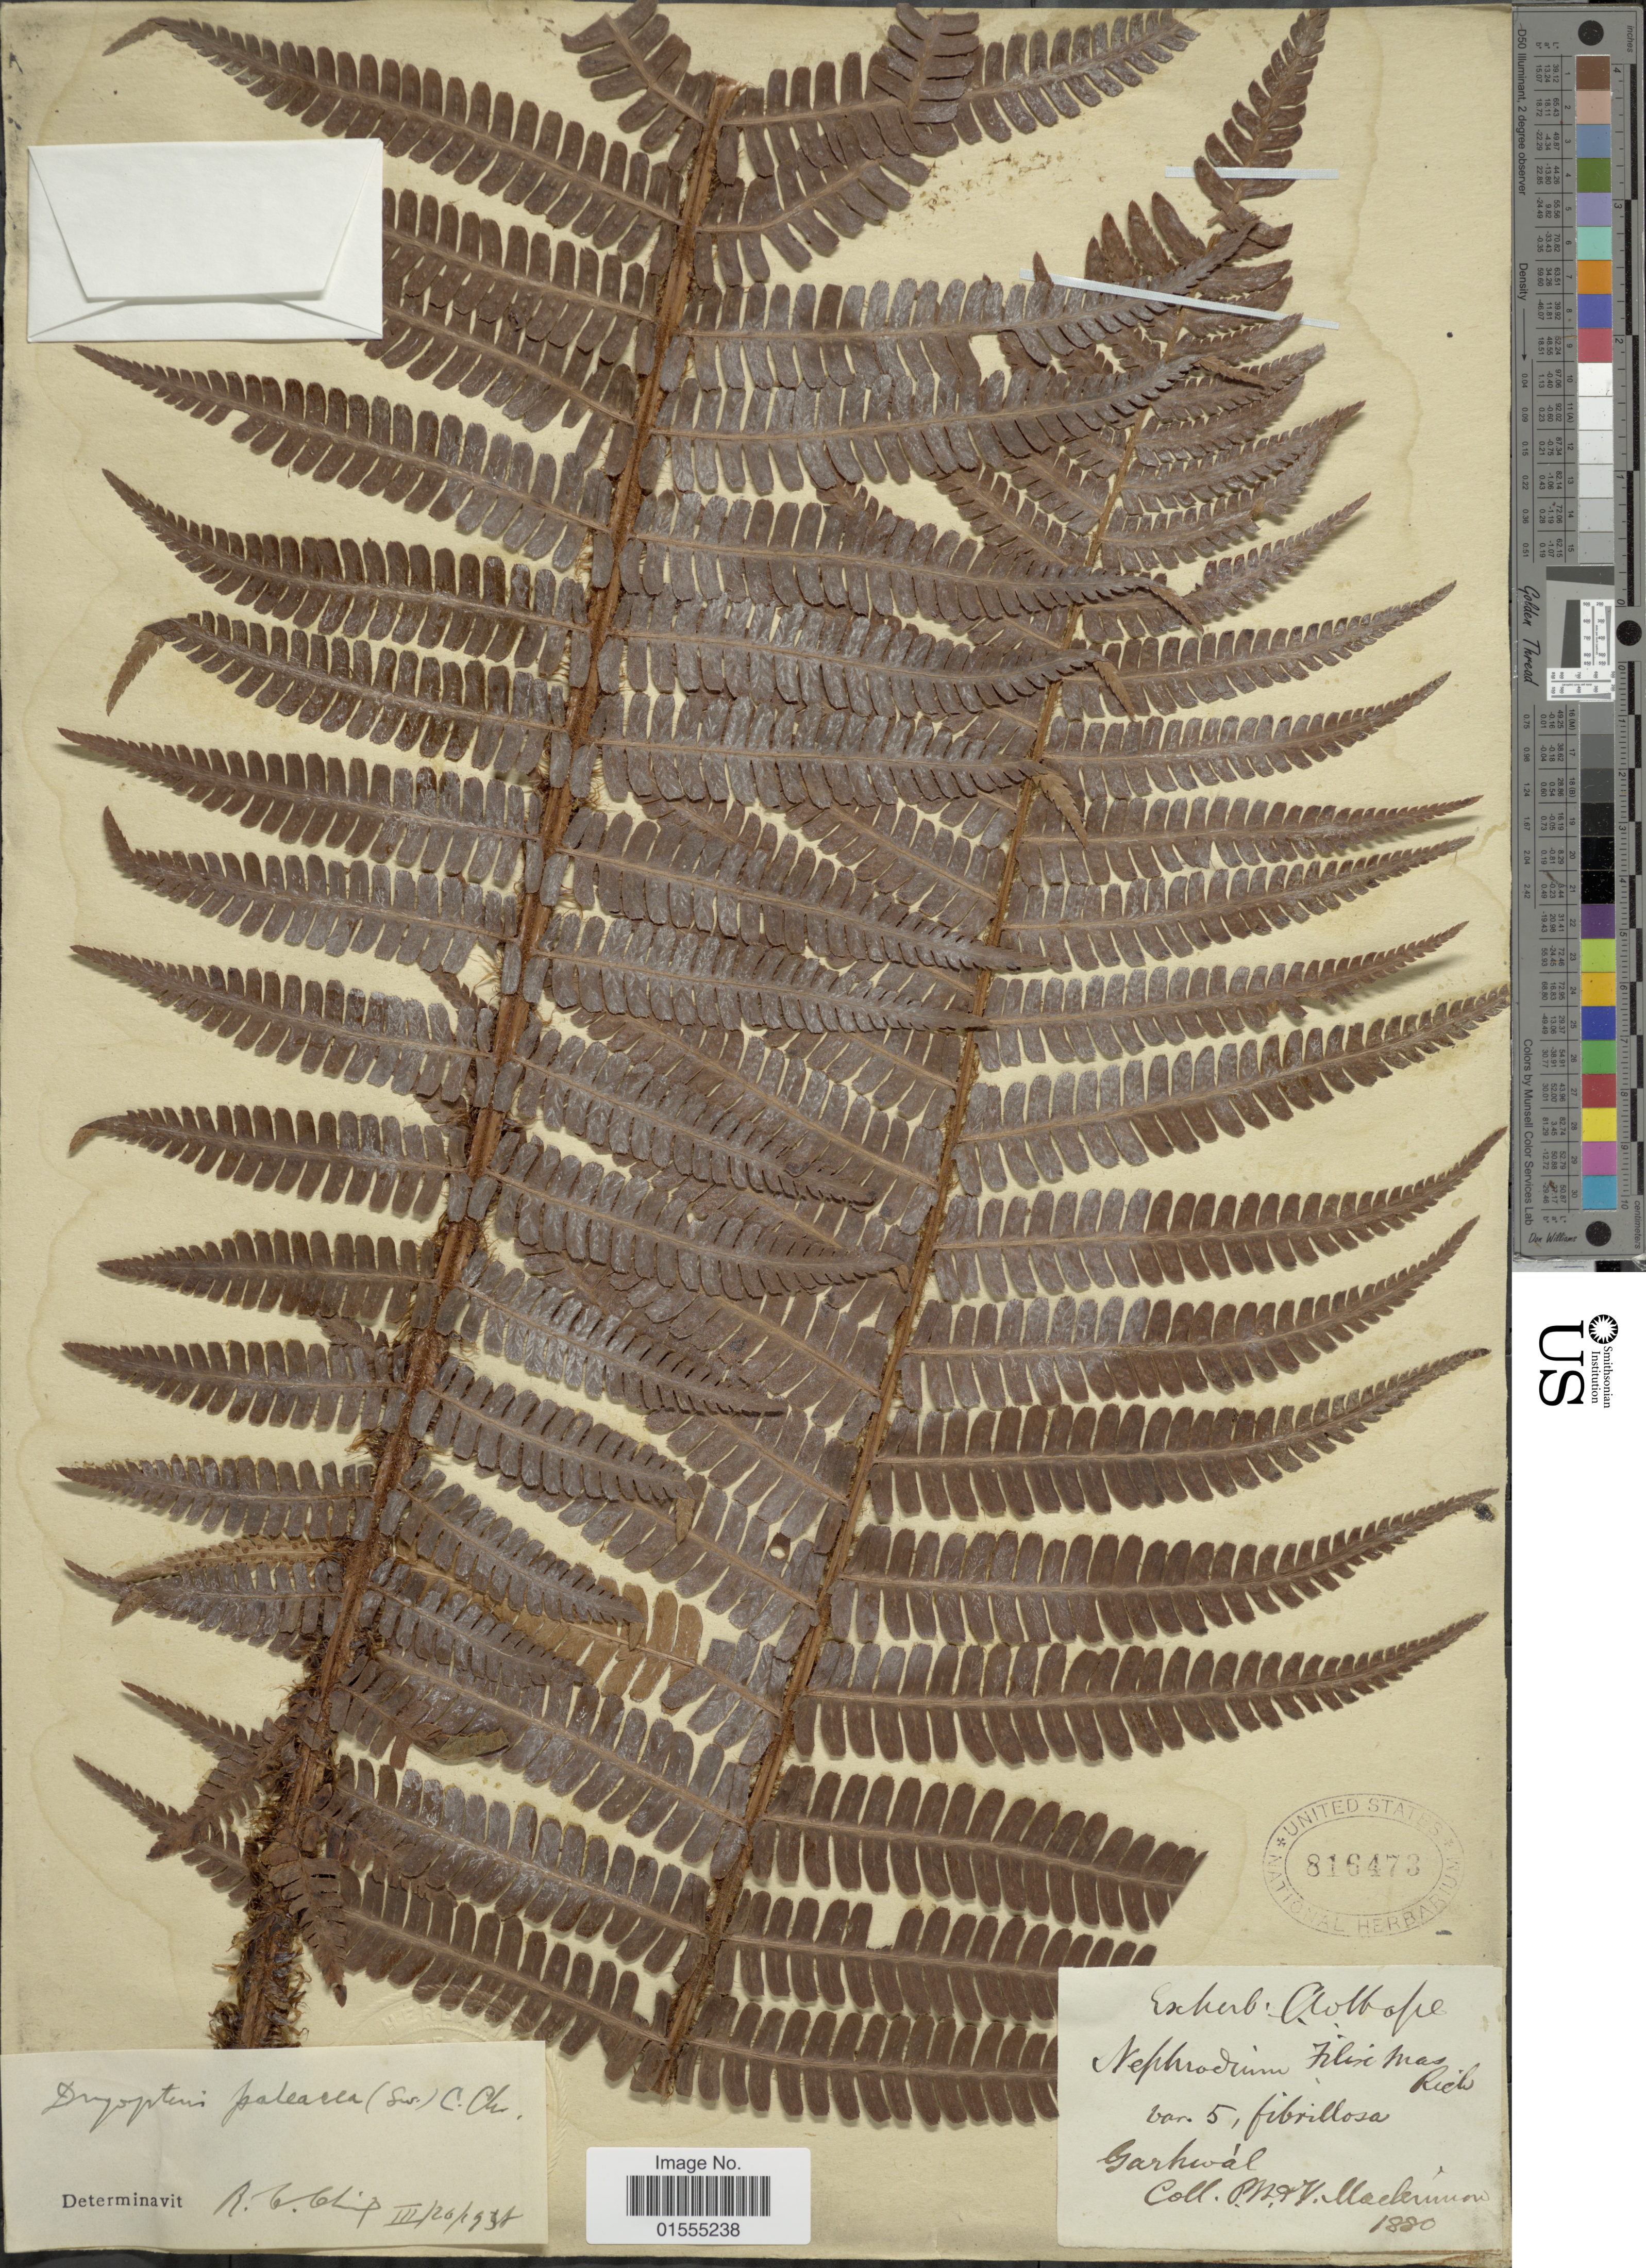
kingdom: Plantae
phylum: Tracheophyta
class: Polypodiopsida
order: Polypodiales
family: Dryopteridaceae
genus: Dryopteris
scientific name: Dryopteris wallichiana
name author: (Spreng.) Hyl.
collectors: P. Mackinnon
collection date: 1880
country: India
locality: Garhwal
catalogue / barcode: US 816473